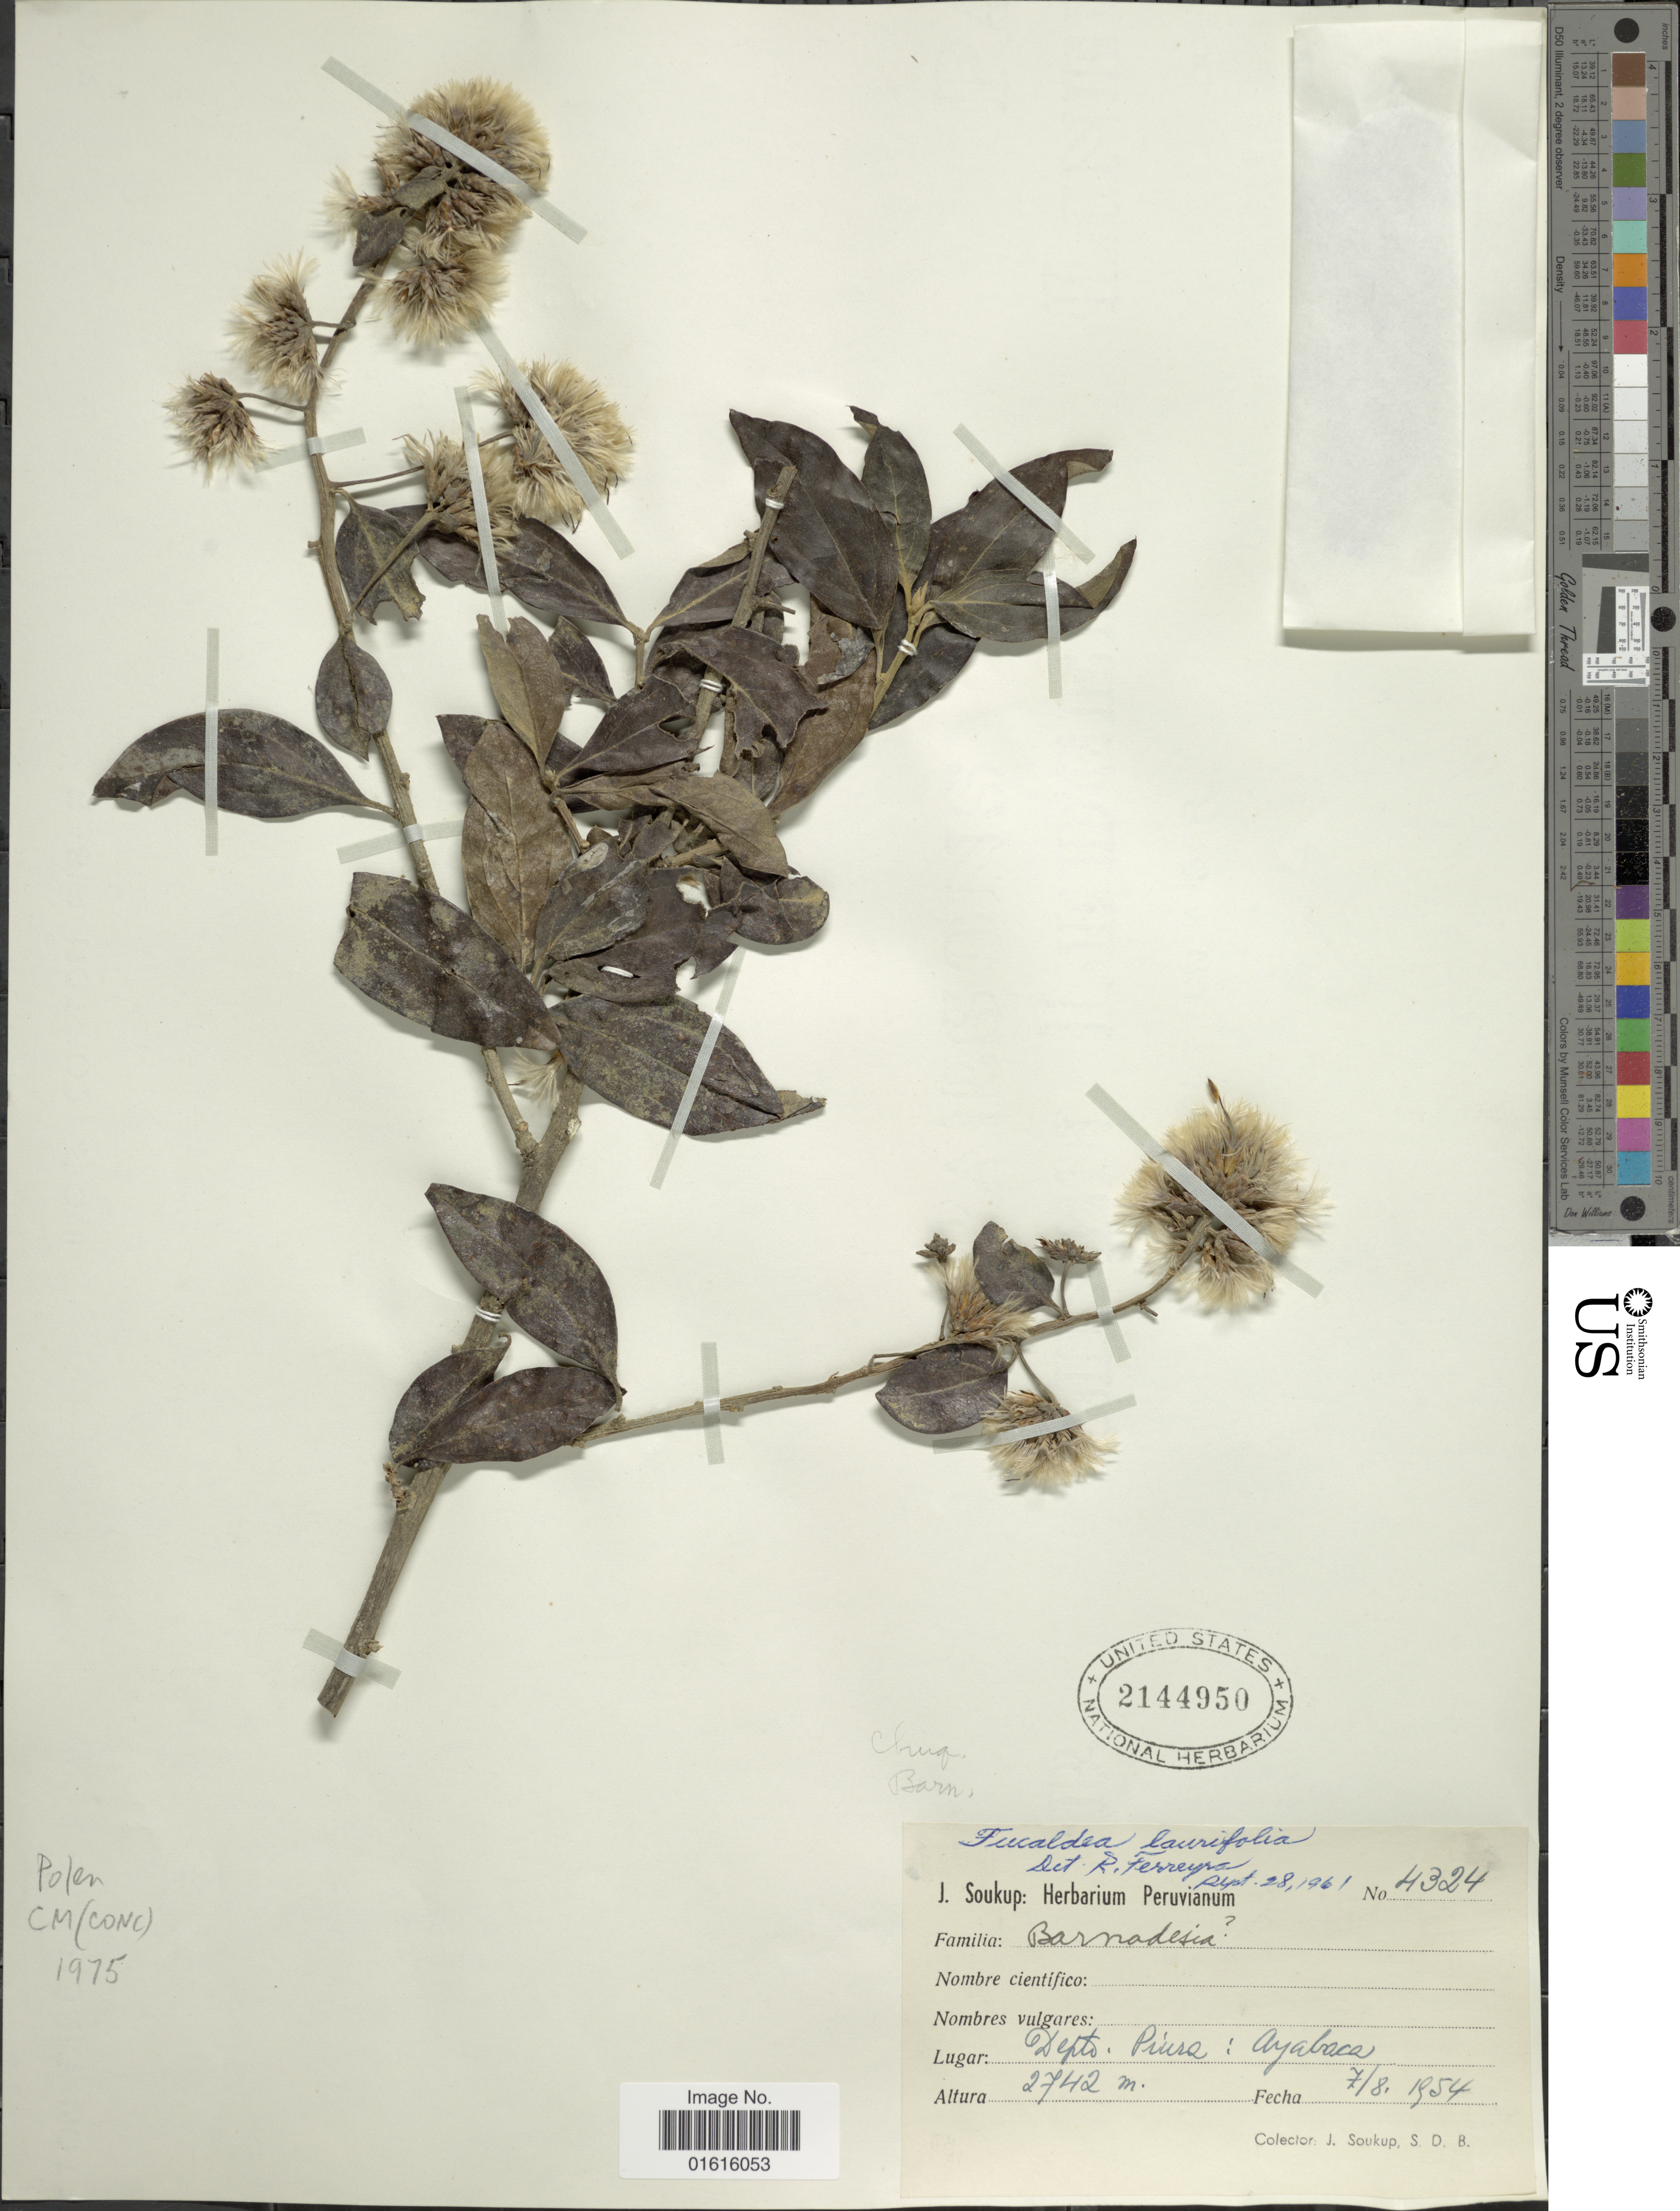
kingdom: Plantae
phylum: Tracheophyta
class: Magnoliopsida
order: Asterales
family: Asteraceae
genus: Fulcaldea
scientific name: Fulcaldea laurifolia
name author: (Bonpl.) Poir.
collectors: J. Soukup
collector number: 4324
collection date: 1954-08-07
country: Peru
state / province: Piura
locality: Ayabaca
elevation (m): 2742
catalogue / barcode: US 2144950